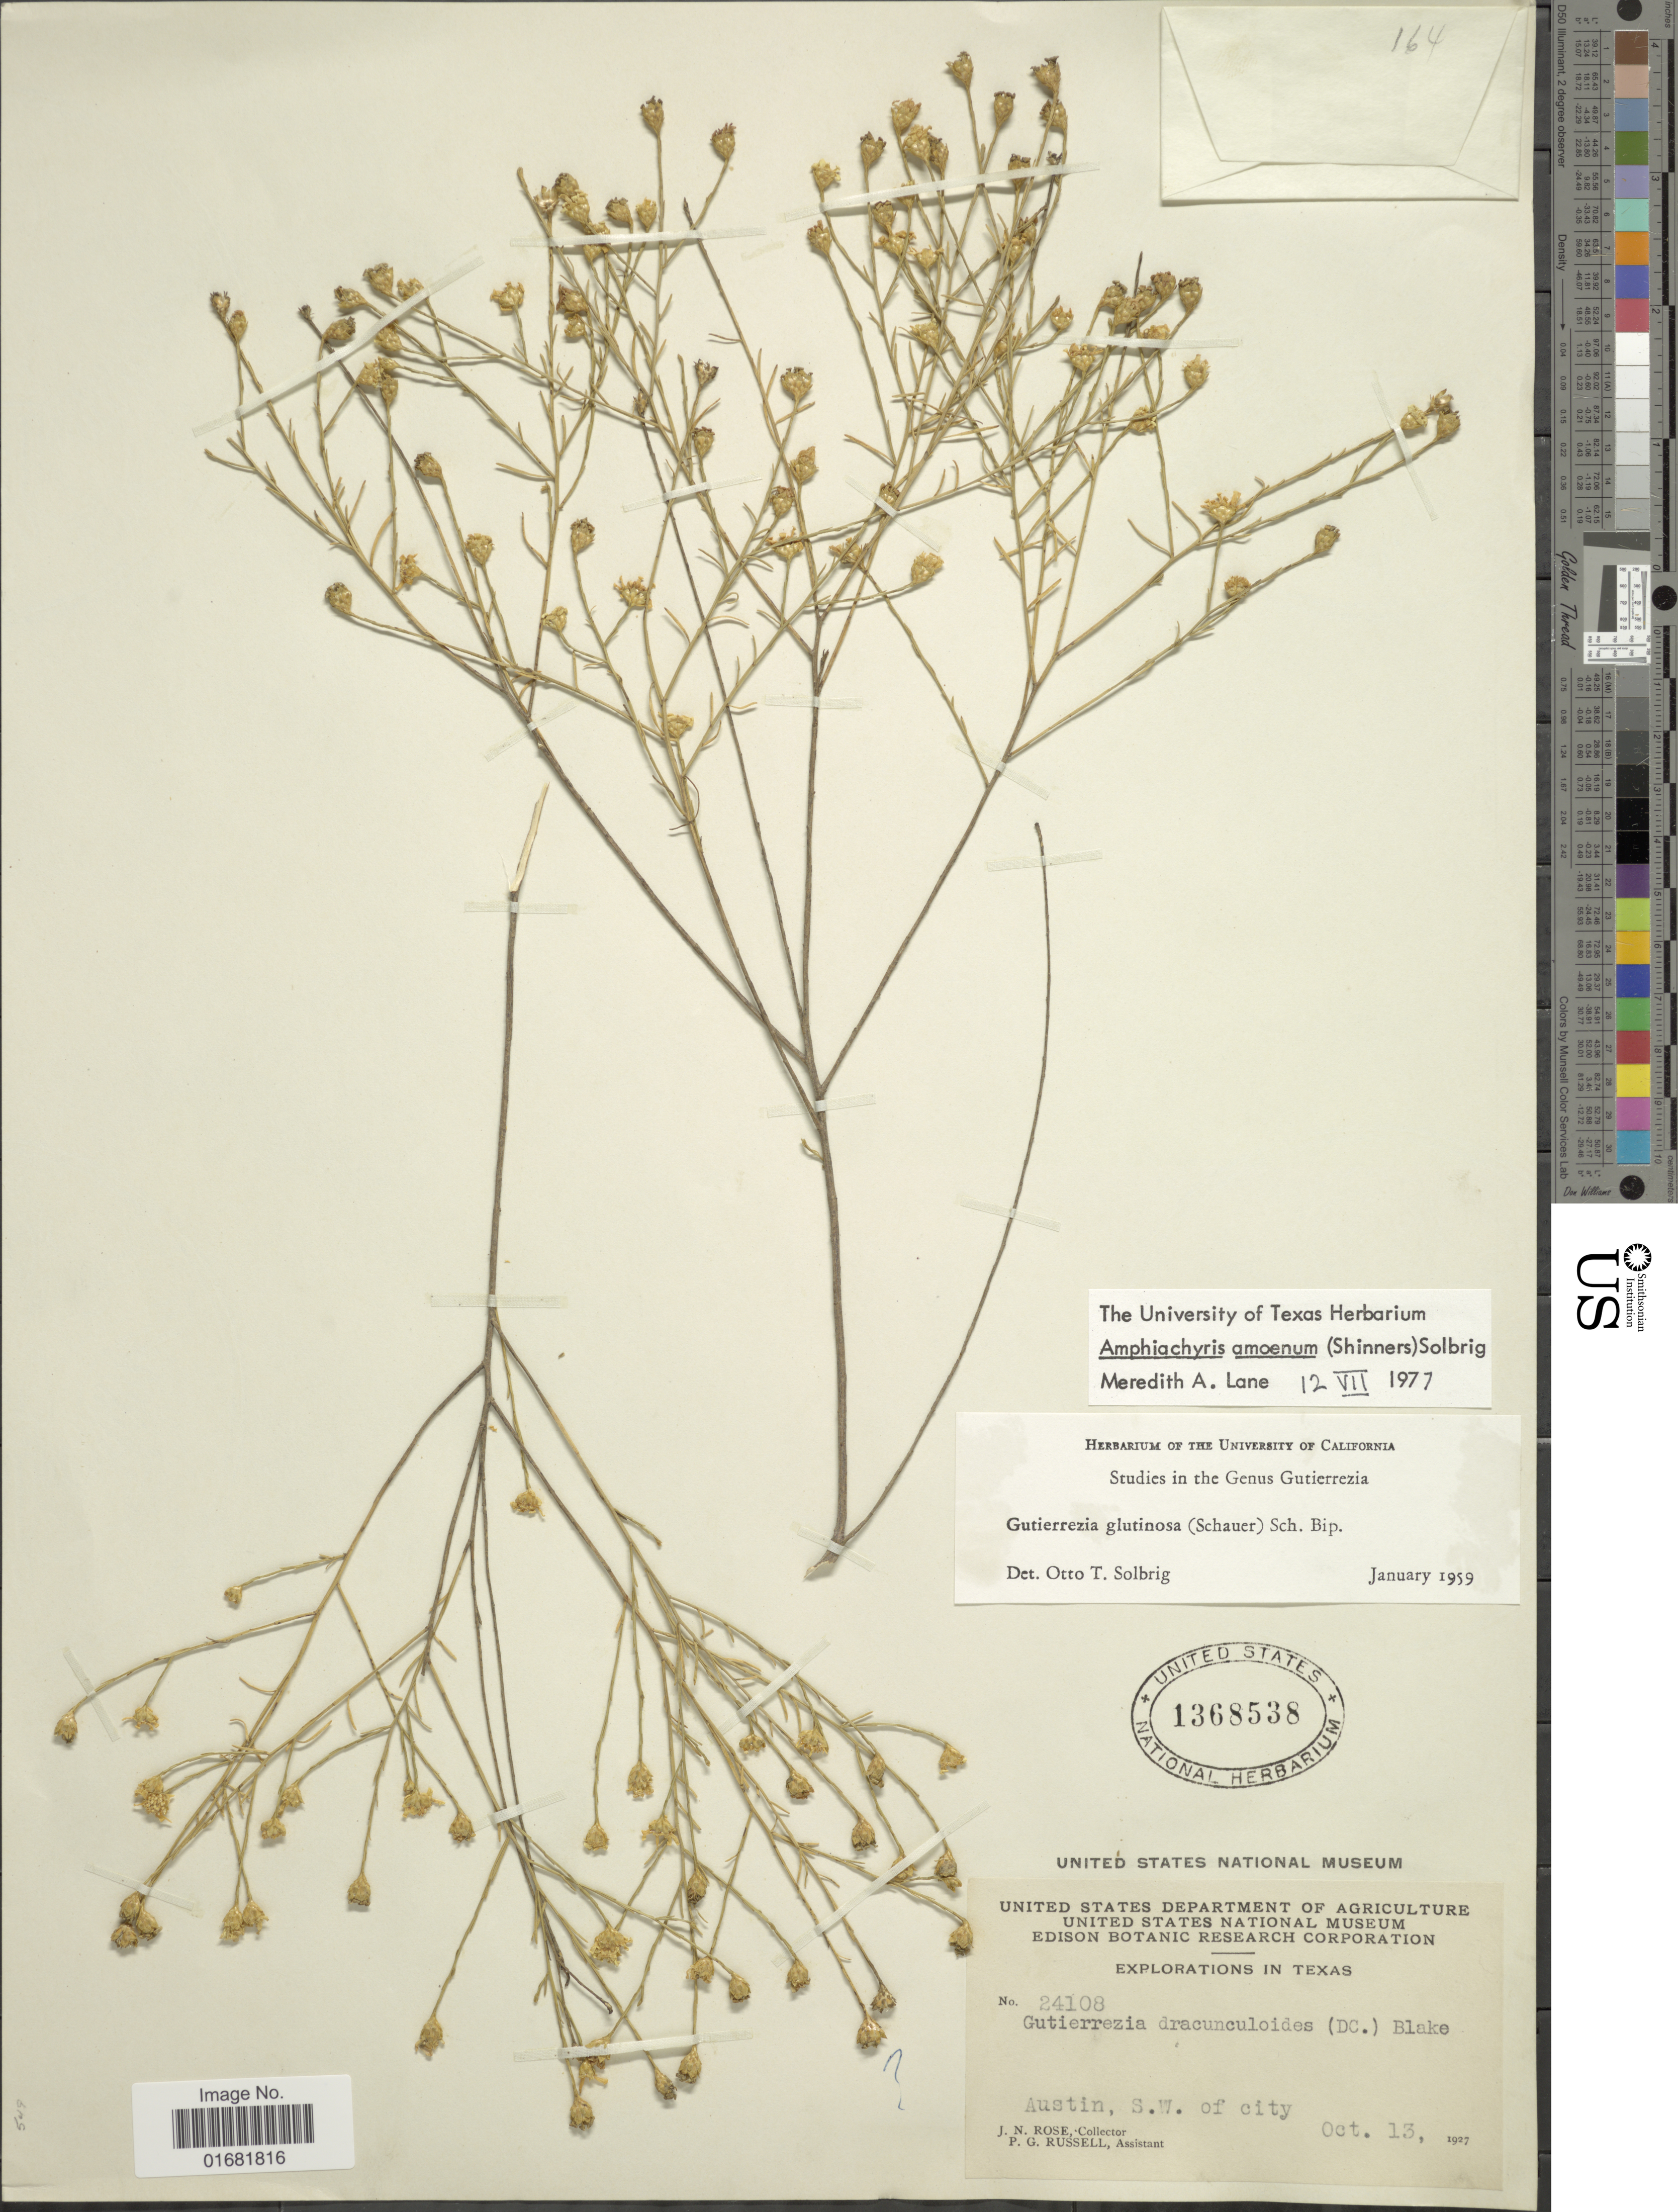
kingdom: Plantae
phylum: Tracheophyta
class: Magnoliopsida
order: Asterales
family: Asteraceae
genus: Amphiachyris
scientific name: Amphiachyris amoena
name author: (Shinners) Solbrig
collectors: J. N. Rose & P. G. Russell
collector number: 24108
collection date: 1927-10-13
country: United States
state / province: Texas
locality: Austin, S.W. of city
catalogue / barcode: US 1368538